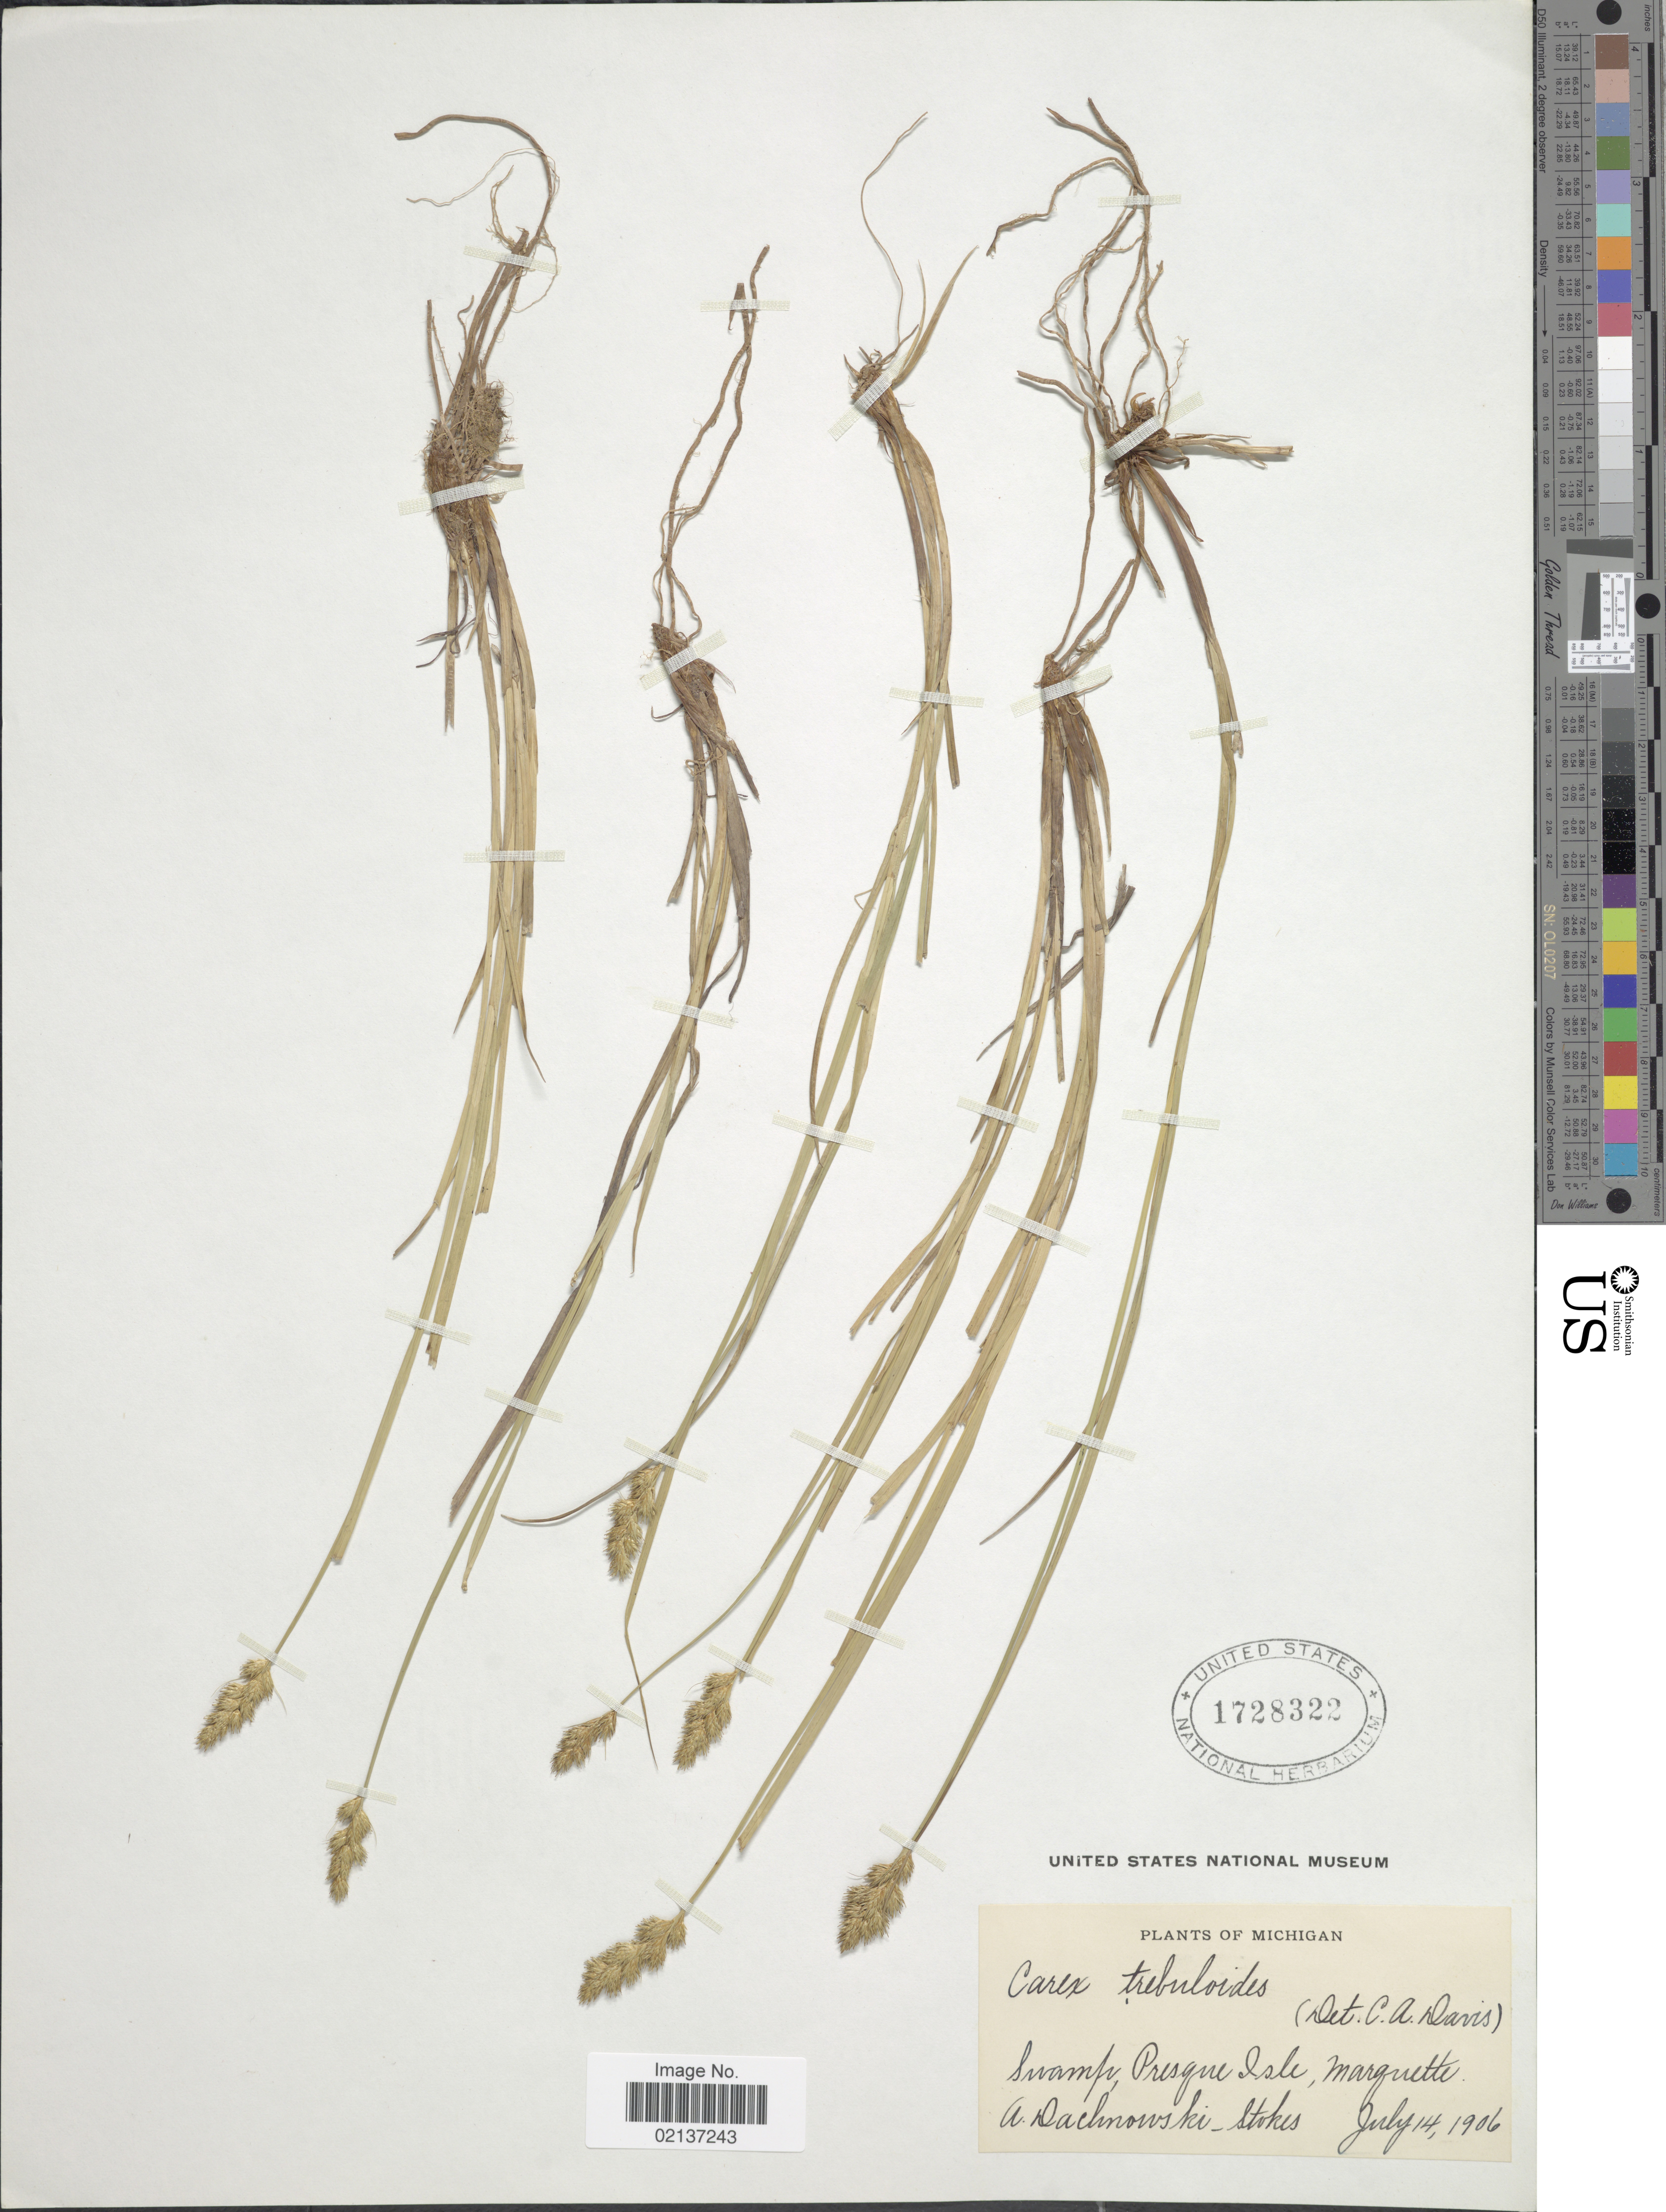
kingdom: Plantae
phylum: Tracheophyta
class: Liliopsida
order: Poales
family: Cyperaceae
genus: Carex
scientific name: Carex tribuloides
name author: Wahlenb.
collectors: A. P. Dachnowski-Stokes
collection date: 1906-07-14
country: United States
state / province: Michigan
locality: Swamp, Preque Isle, Marquette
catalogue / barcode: US 1728322